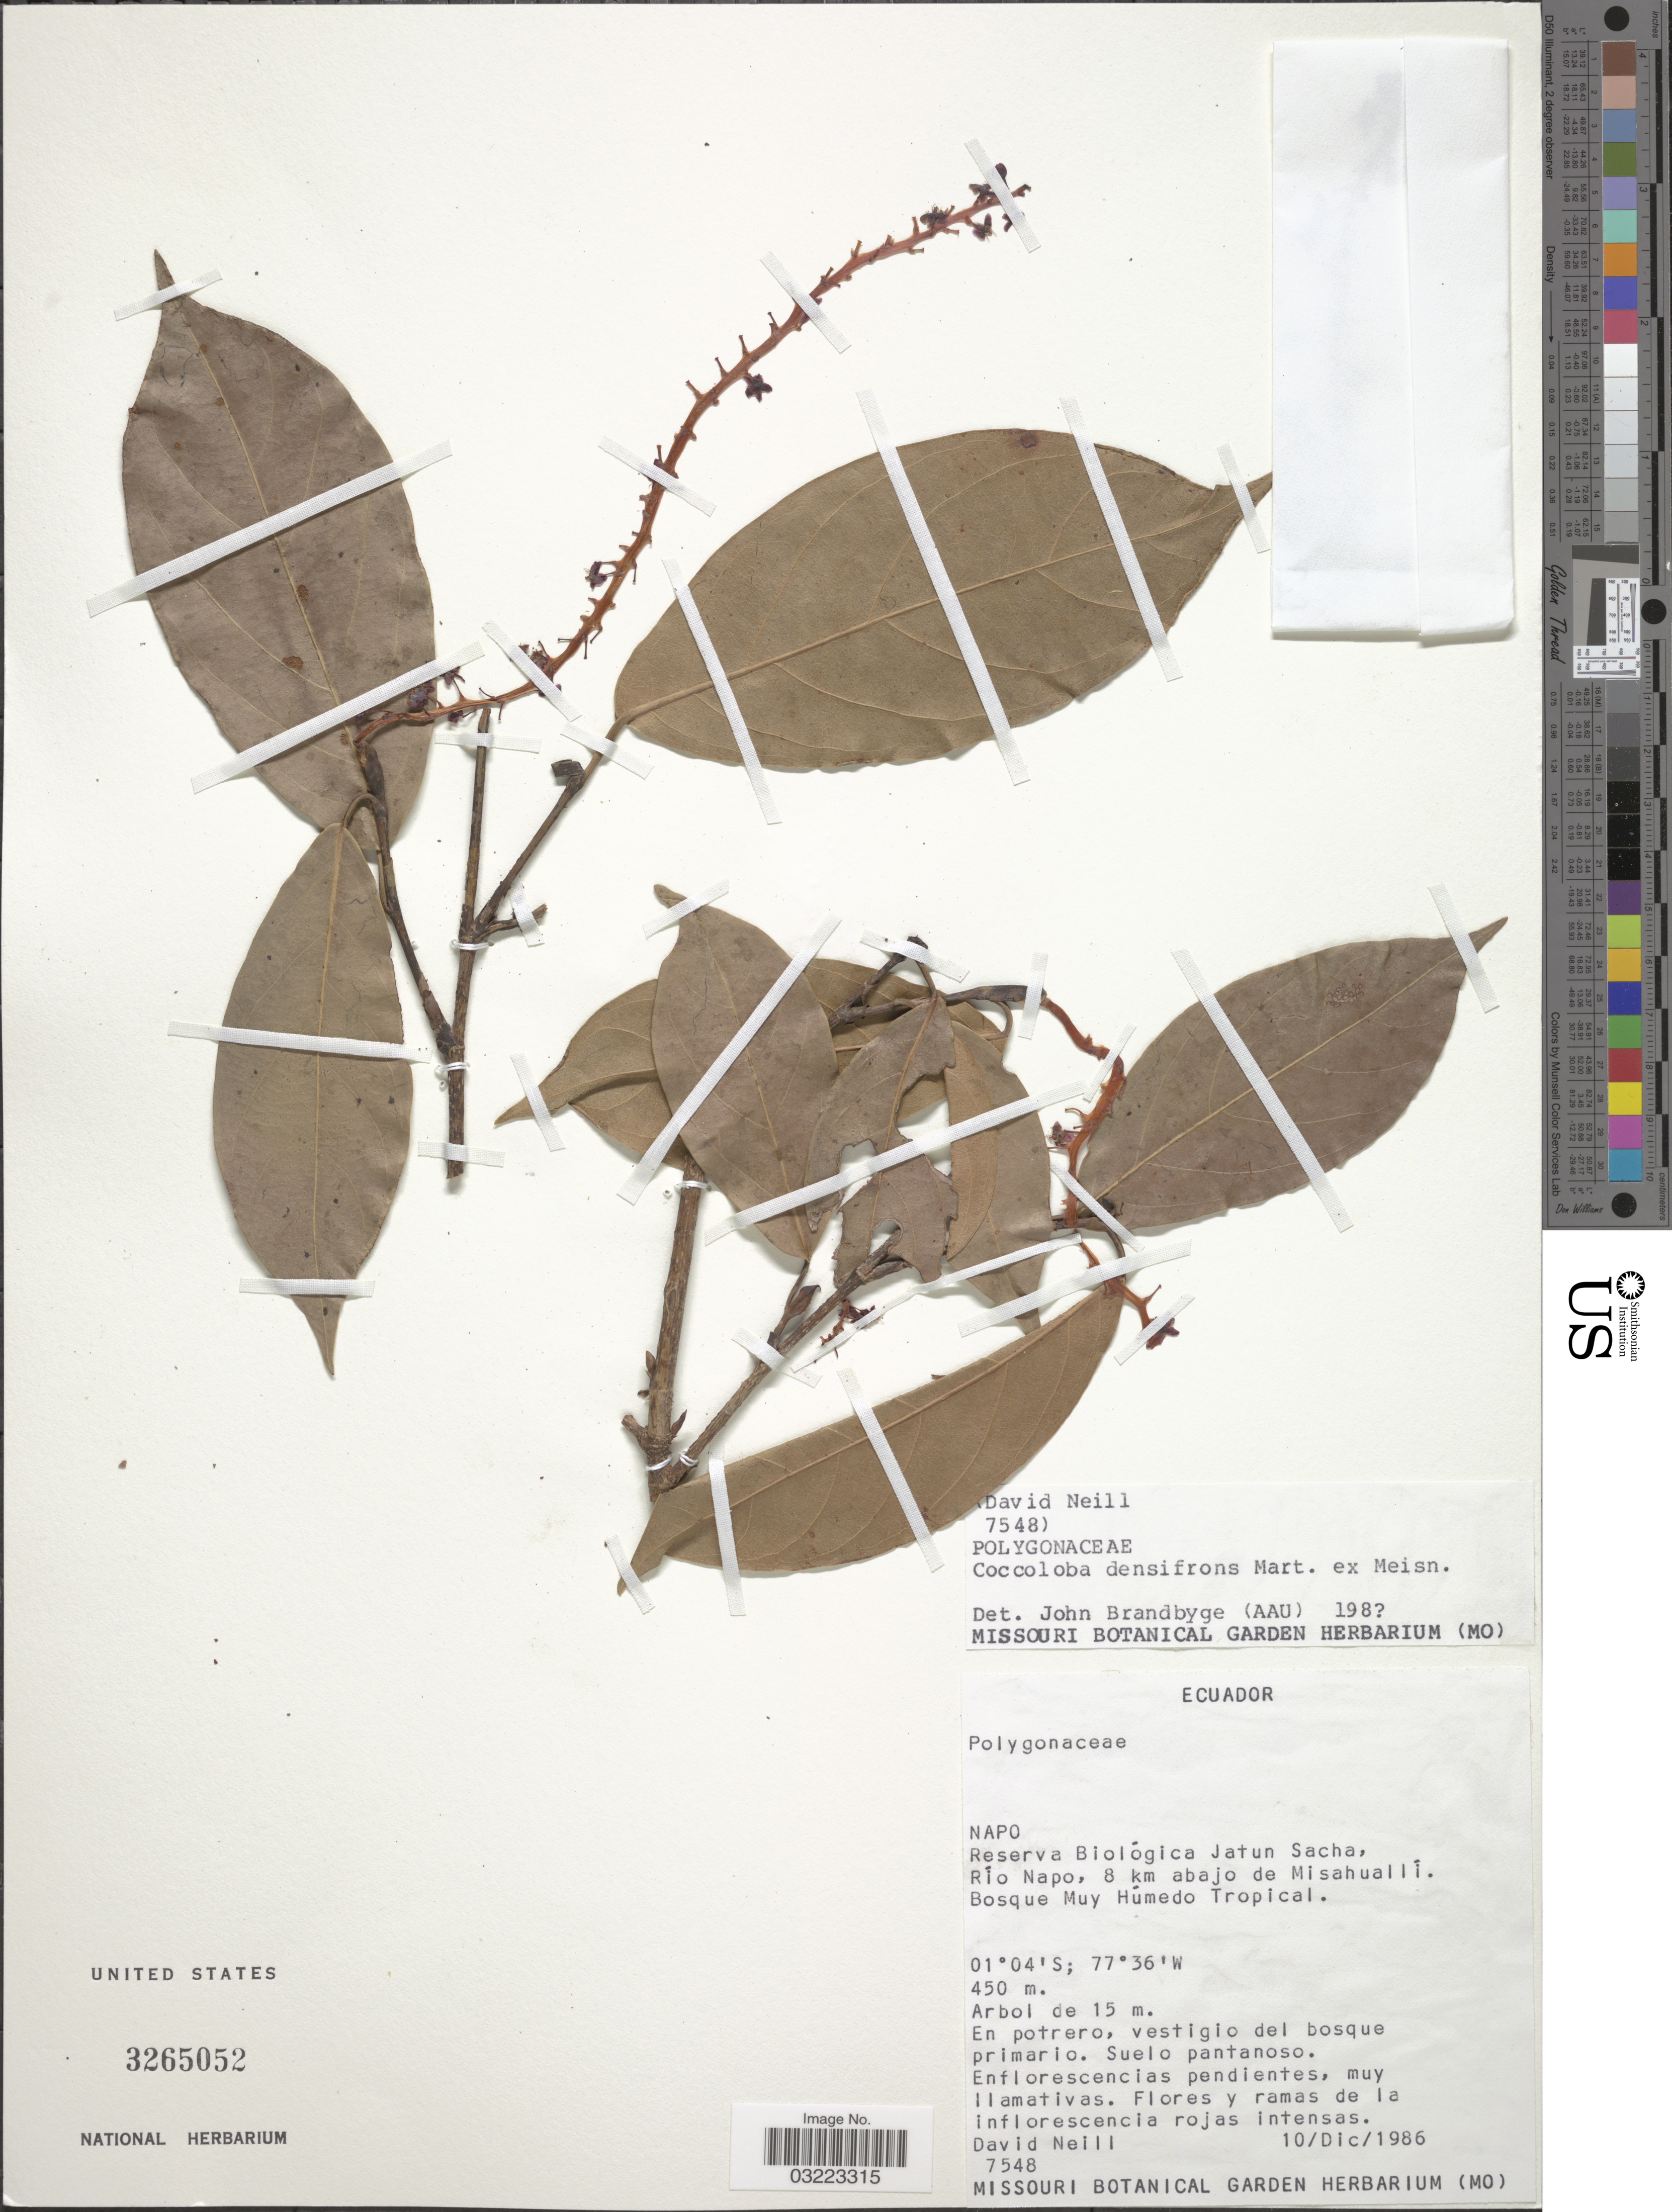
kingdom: Plantae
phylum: Tracheophyta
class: Magnoliopsida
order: Caryophyllales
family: Polygonaceae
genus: Coccoloba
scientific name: Coccoloba densifrons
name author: Mart. ex Meisn.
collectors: D. A. Neill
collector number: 7548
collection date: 1986-12-10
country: Ecuador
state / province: Napo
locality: Reserva Biológica Jatun Sacha, Río Napo, 8 km abajo de Misahuallí.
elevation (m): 450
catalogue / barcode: US 3265052